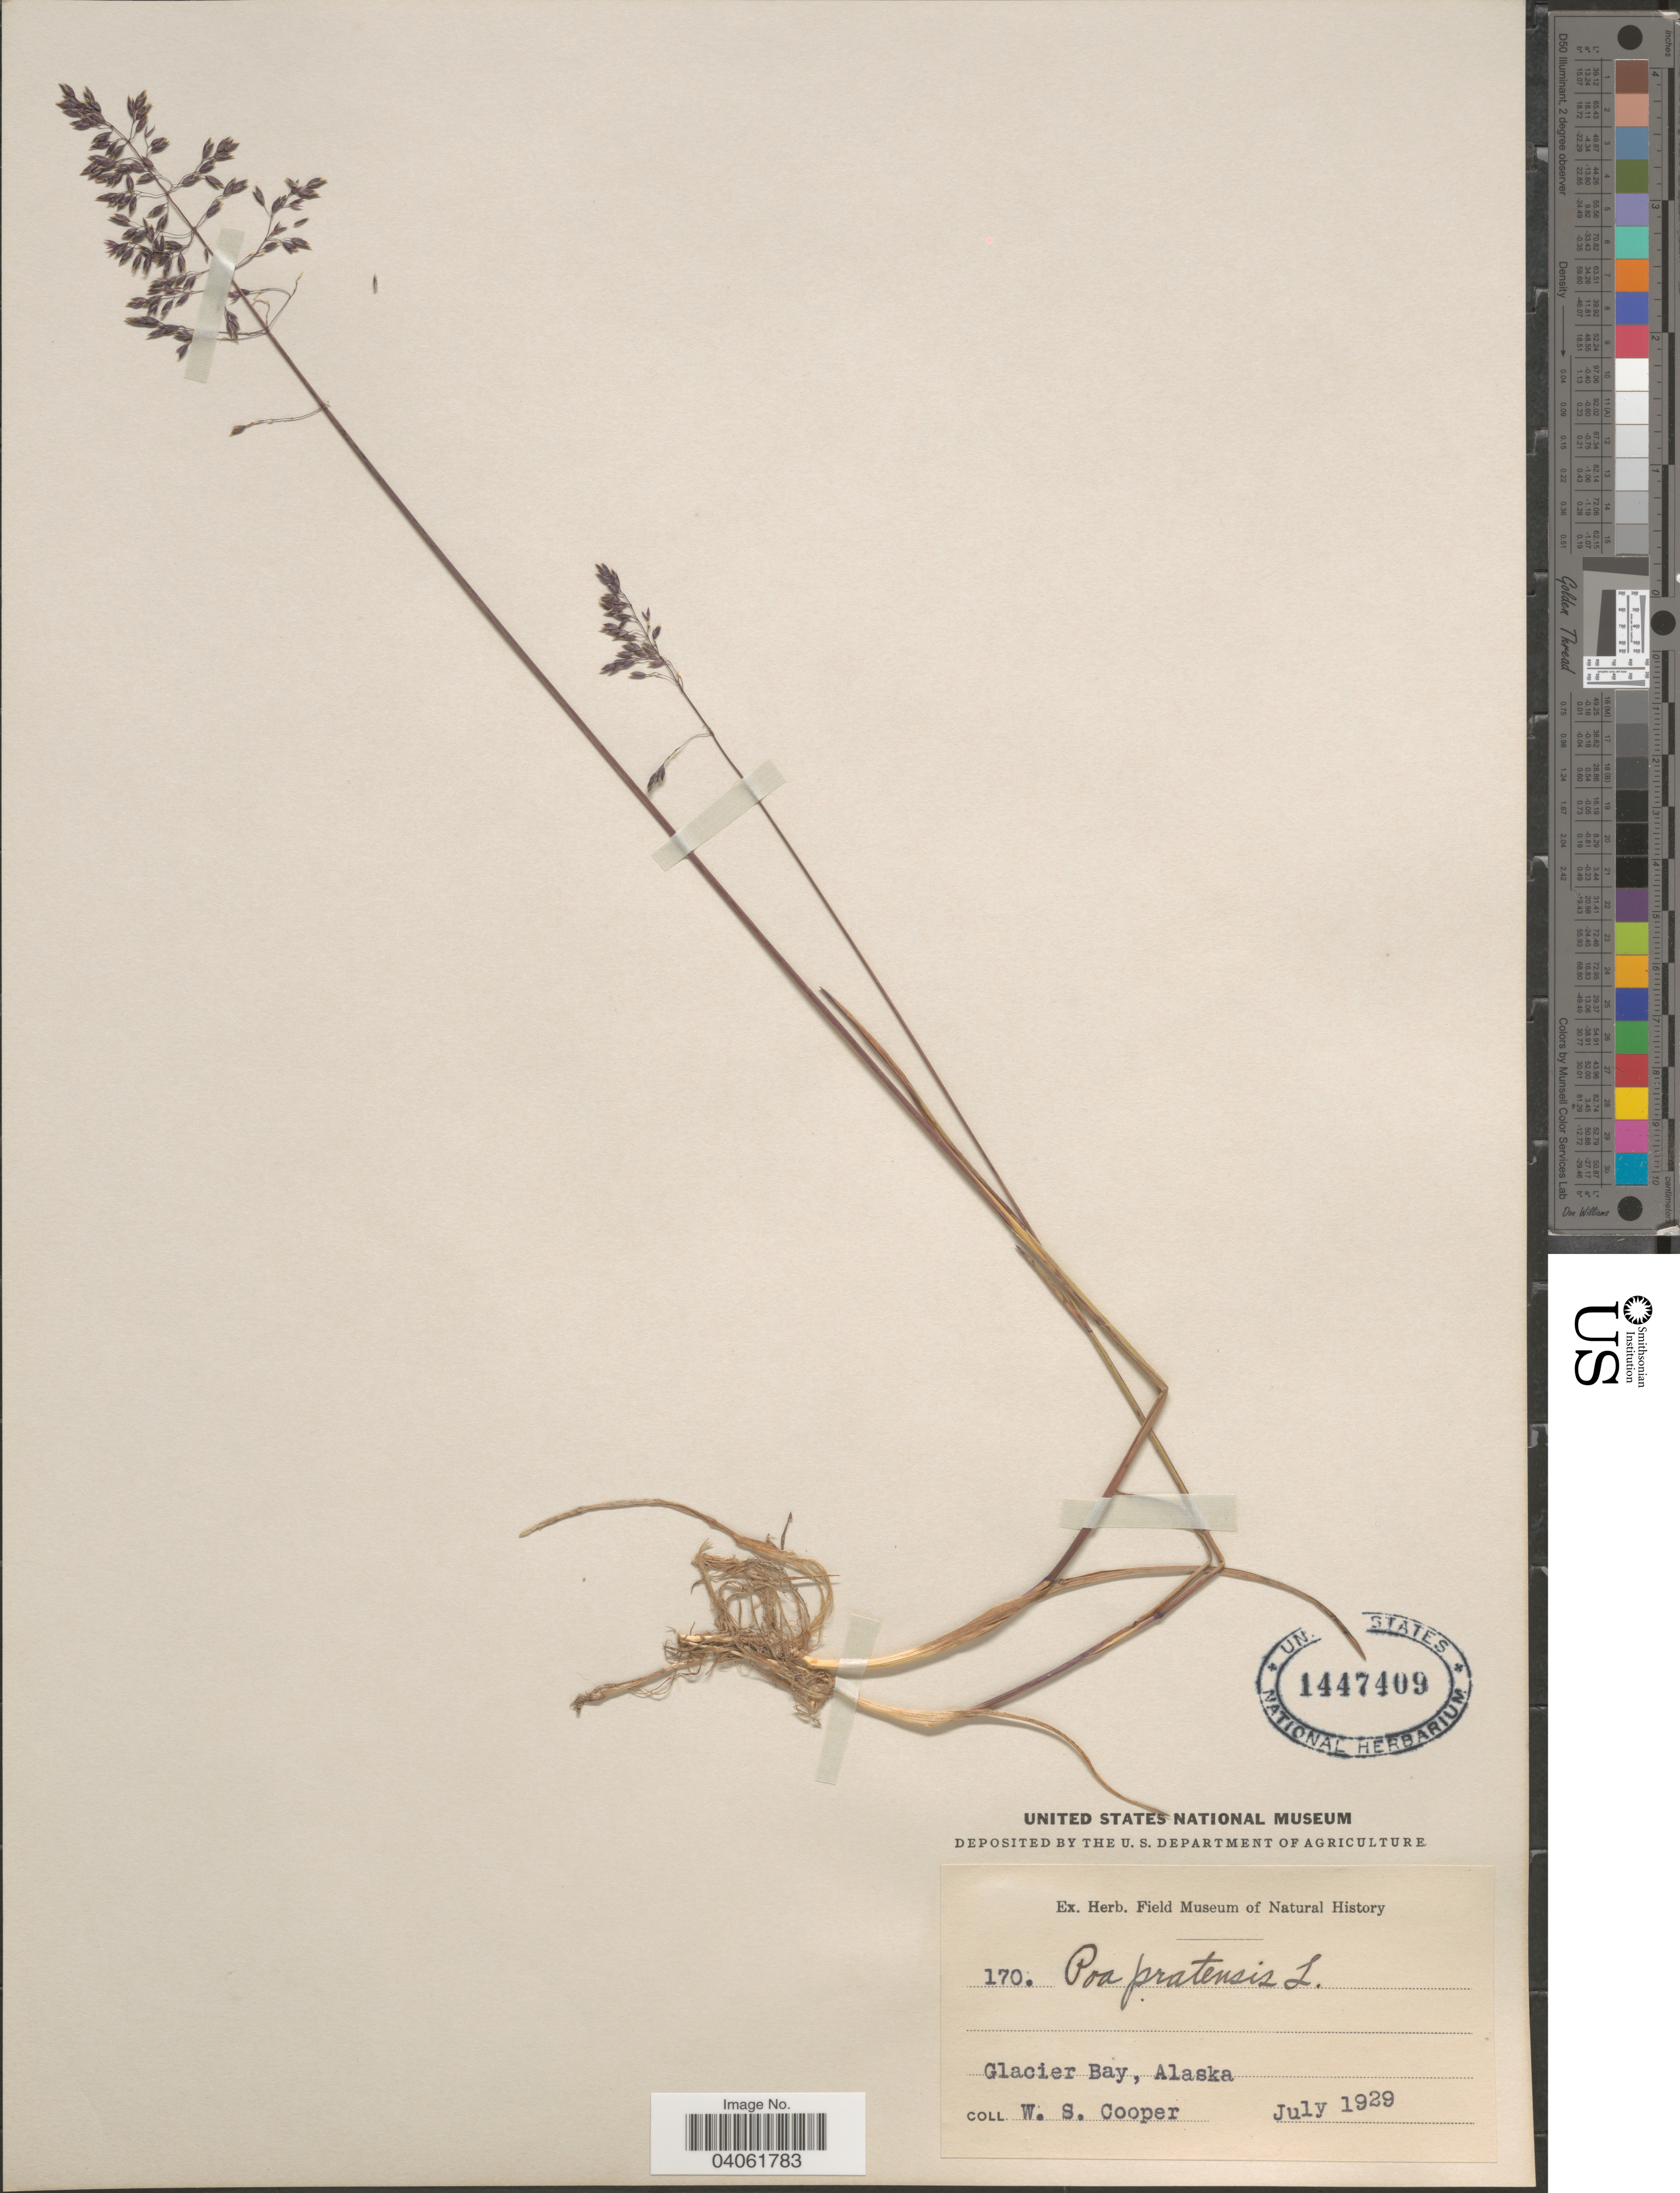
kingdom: Plantae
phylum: Tracheophyta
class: Liliopsida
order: Poales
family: Poaceae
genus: Poa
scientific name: Poa pratensis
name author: L.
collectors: W. Cooper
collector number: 170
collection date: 1929-07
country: United States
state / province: Alaska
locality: Glacier Bay.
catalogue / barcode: US 1447409